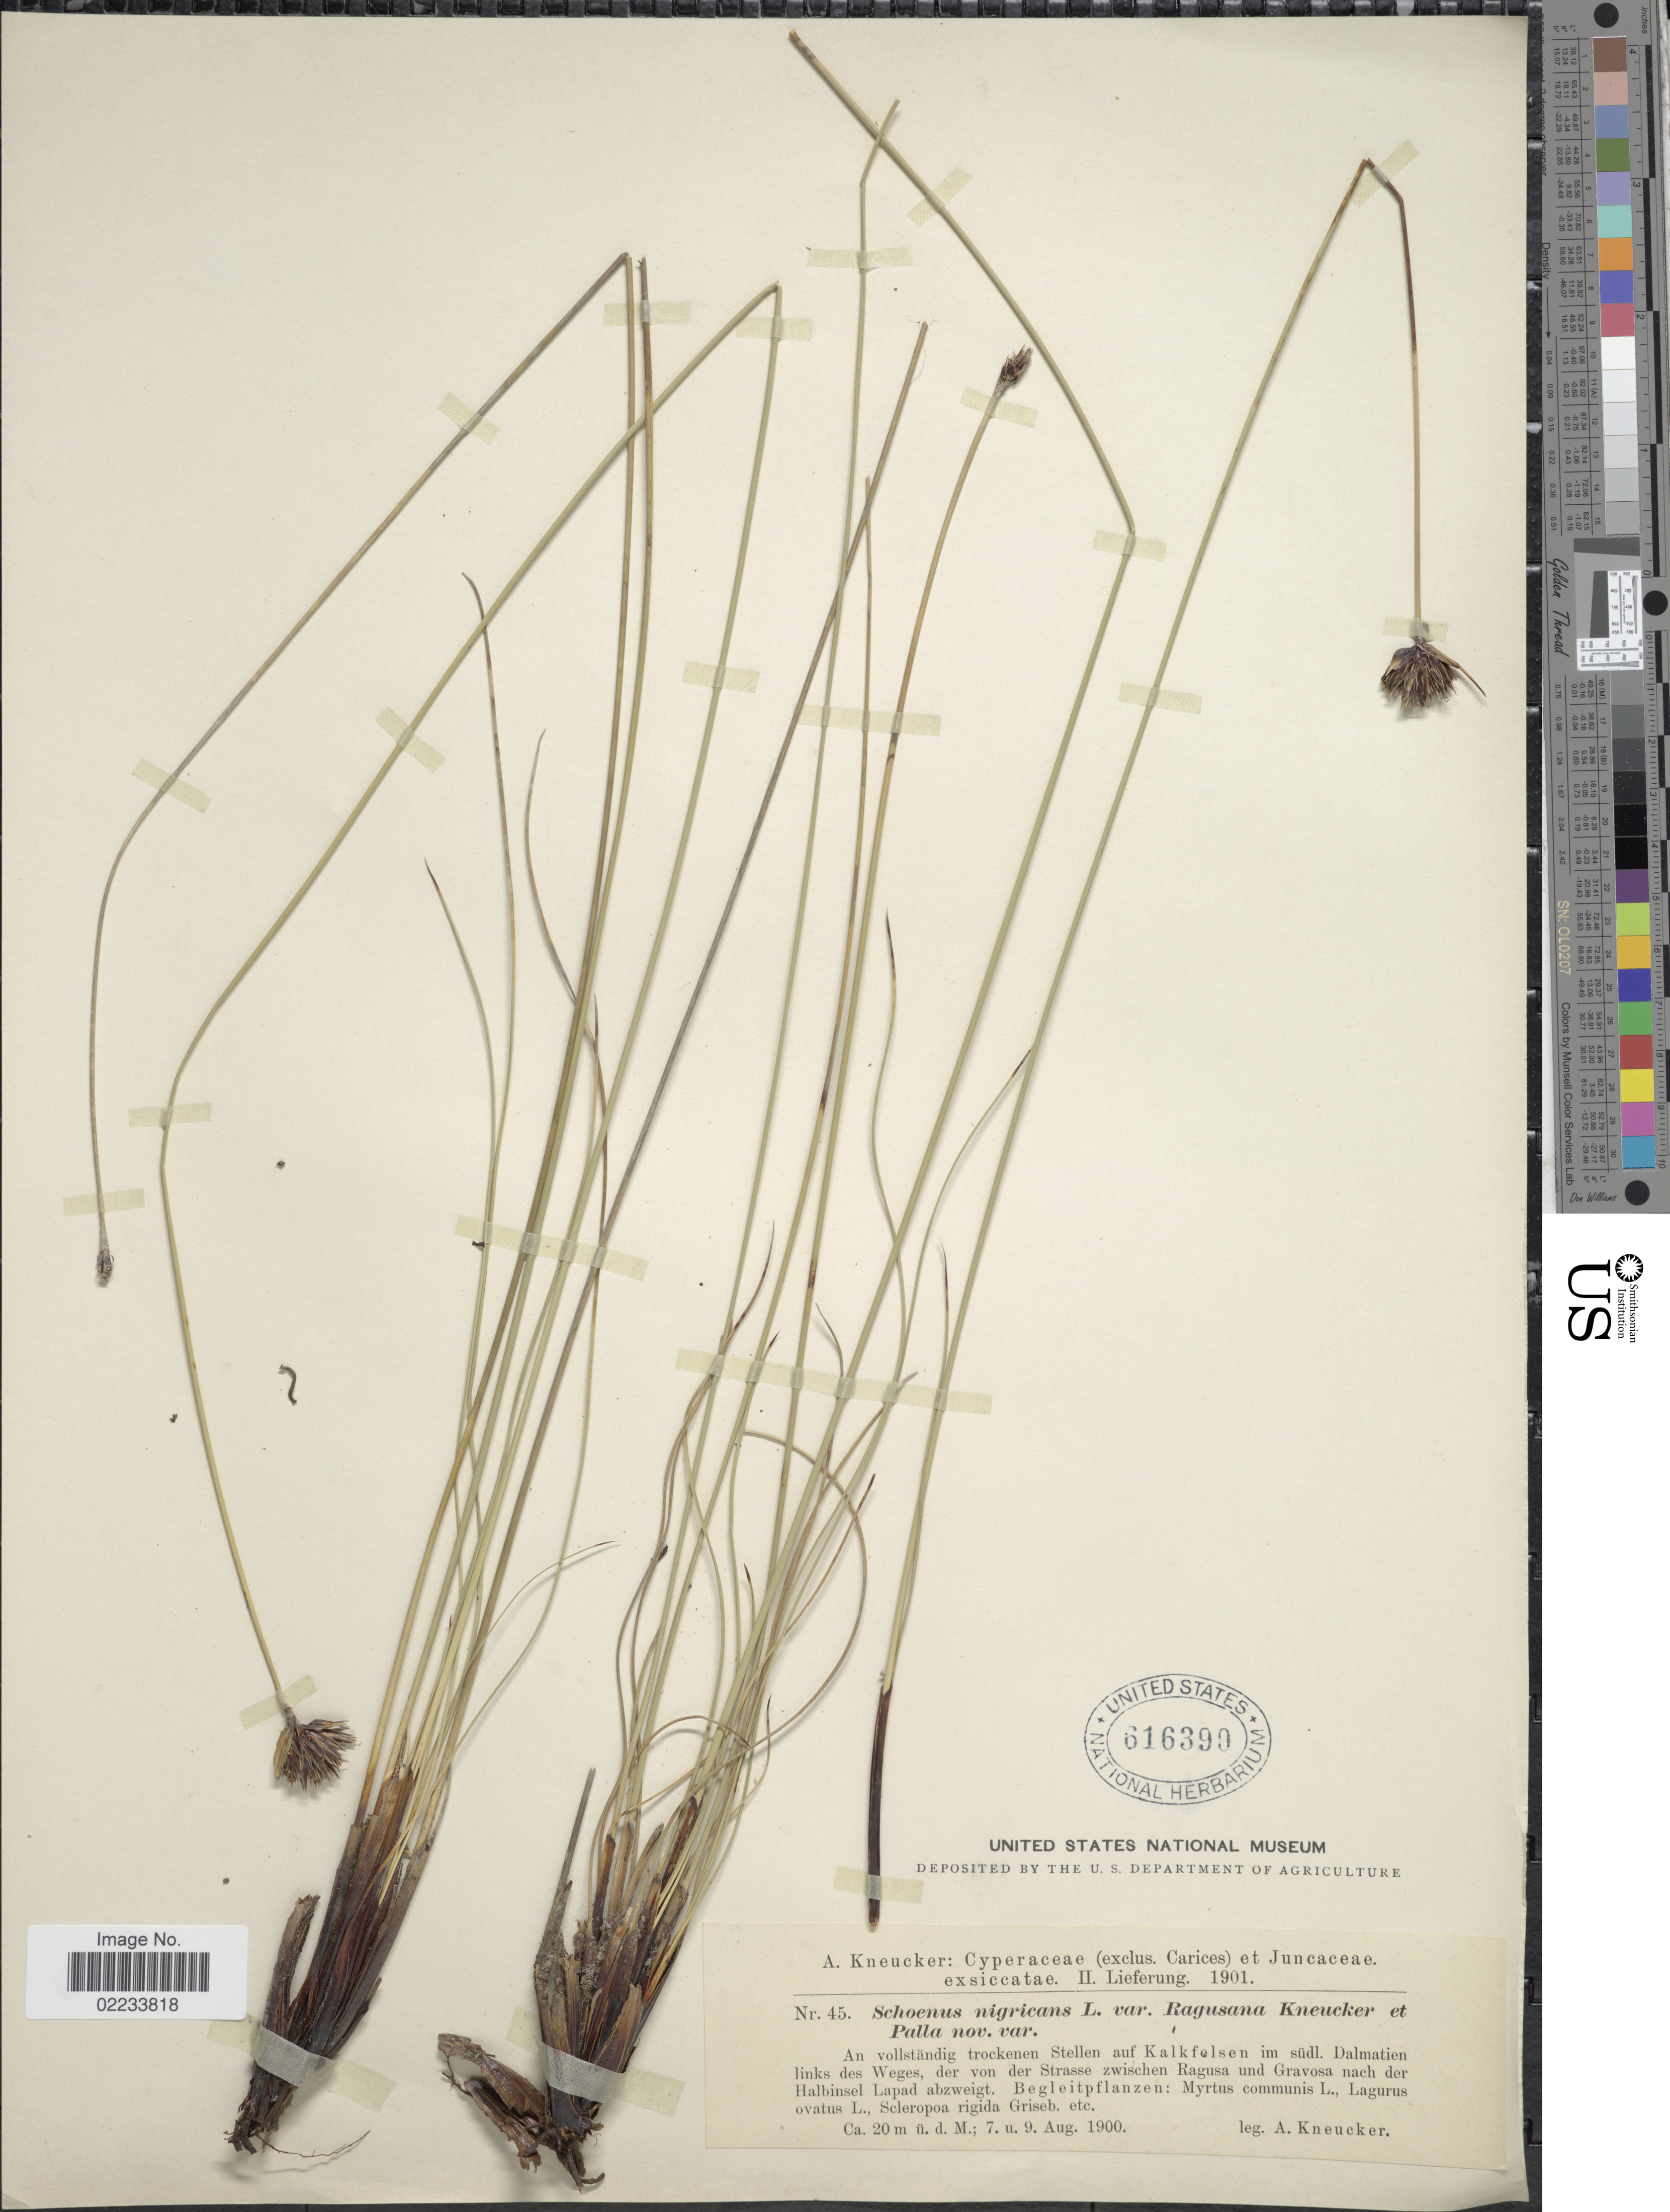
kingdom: Plantae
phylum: Tracheophyta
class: Liliopsida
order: Poales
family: Cyperaceae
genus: Schoenus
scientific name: Schoenus nigricans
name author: L.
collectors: A. Kneucker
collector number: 45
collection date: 1900-08-07/1900-08-09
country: Croatia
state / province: Split-Dalmatia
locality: An vollständig Stellen auf Kalkfelsen im südl. Dalmatien links des Weges, der von der Strasse zwischen Ragusa und Gravosa nach der Halbinsel Lapad abzweigt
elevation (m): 20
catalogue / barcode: US 616390